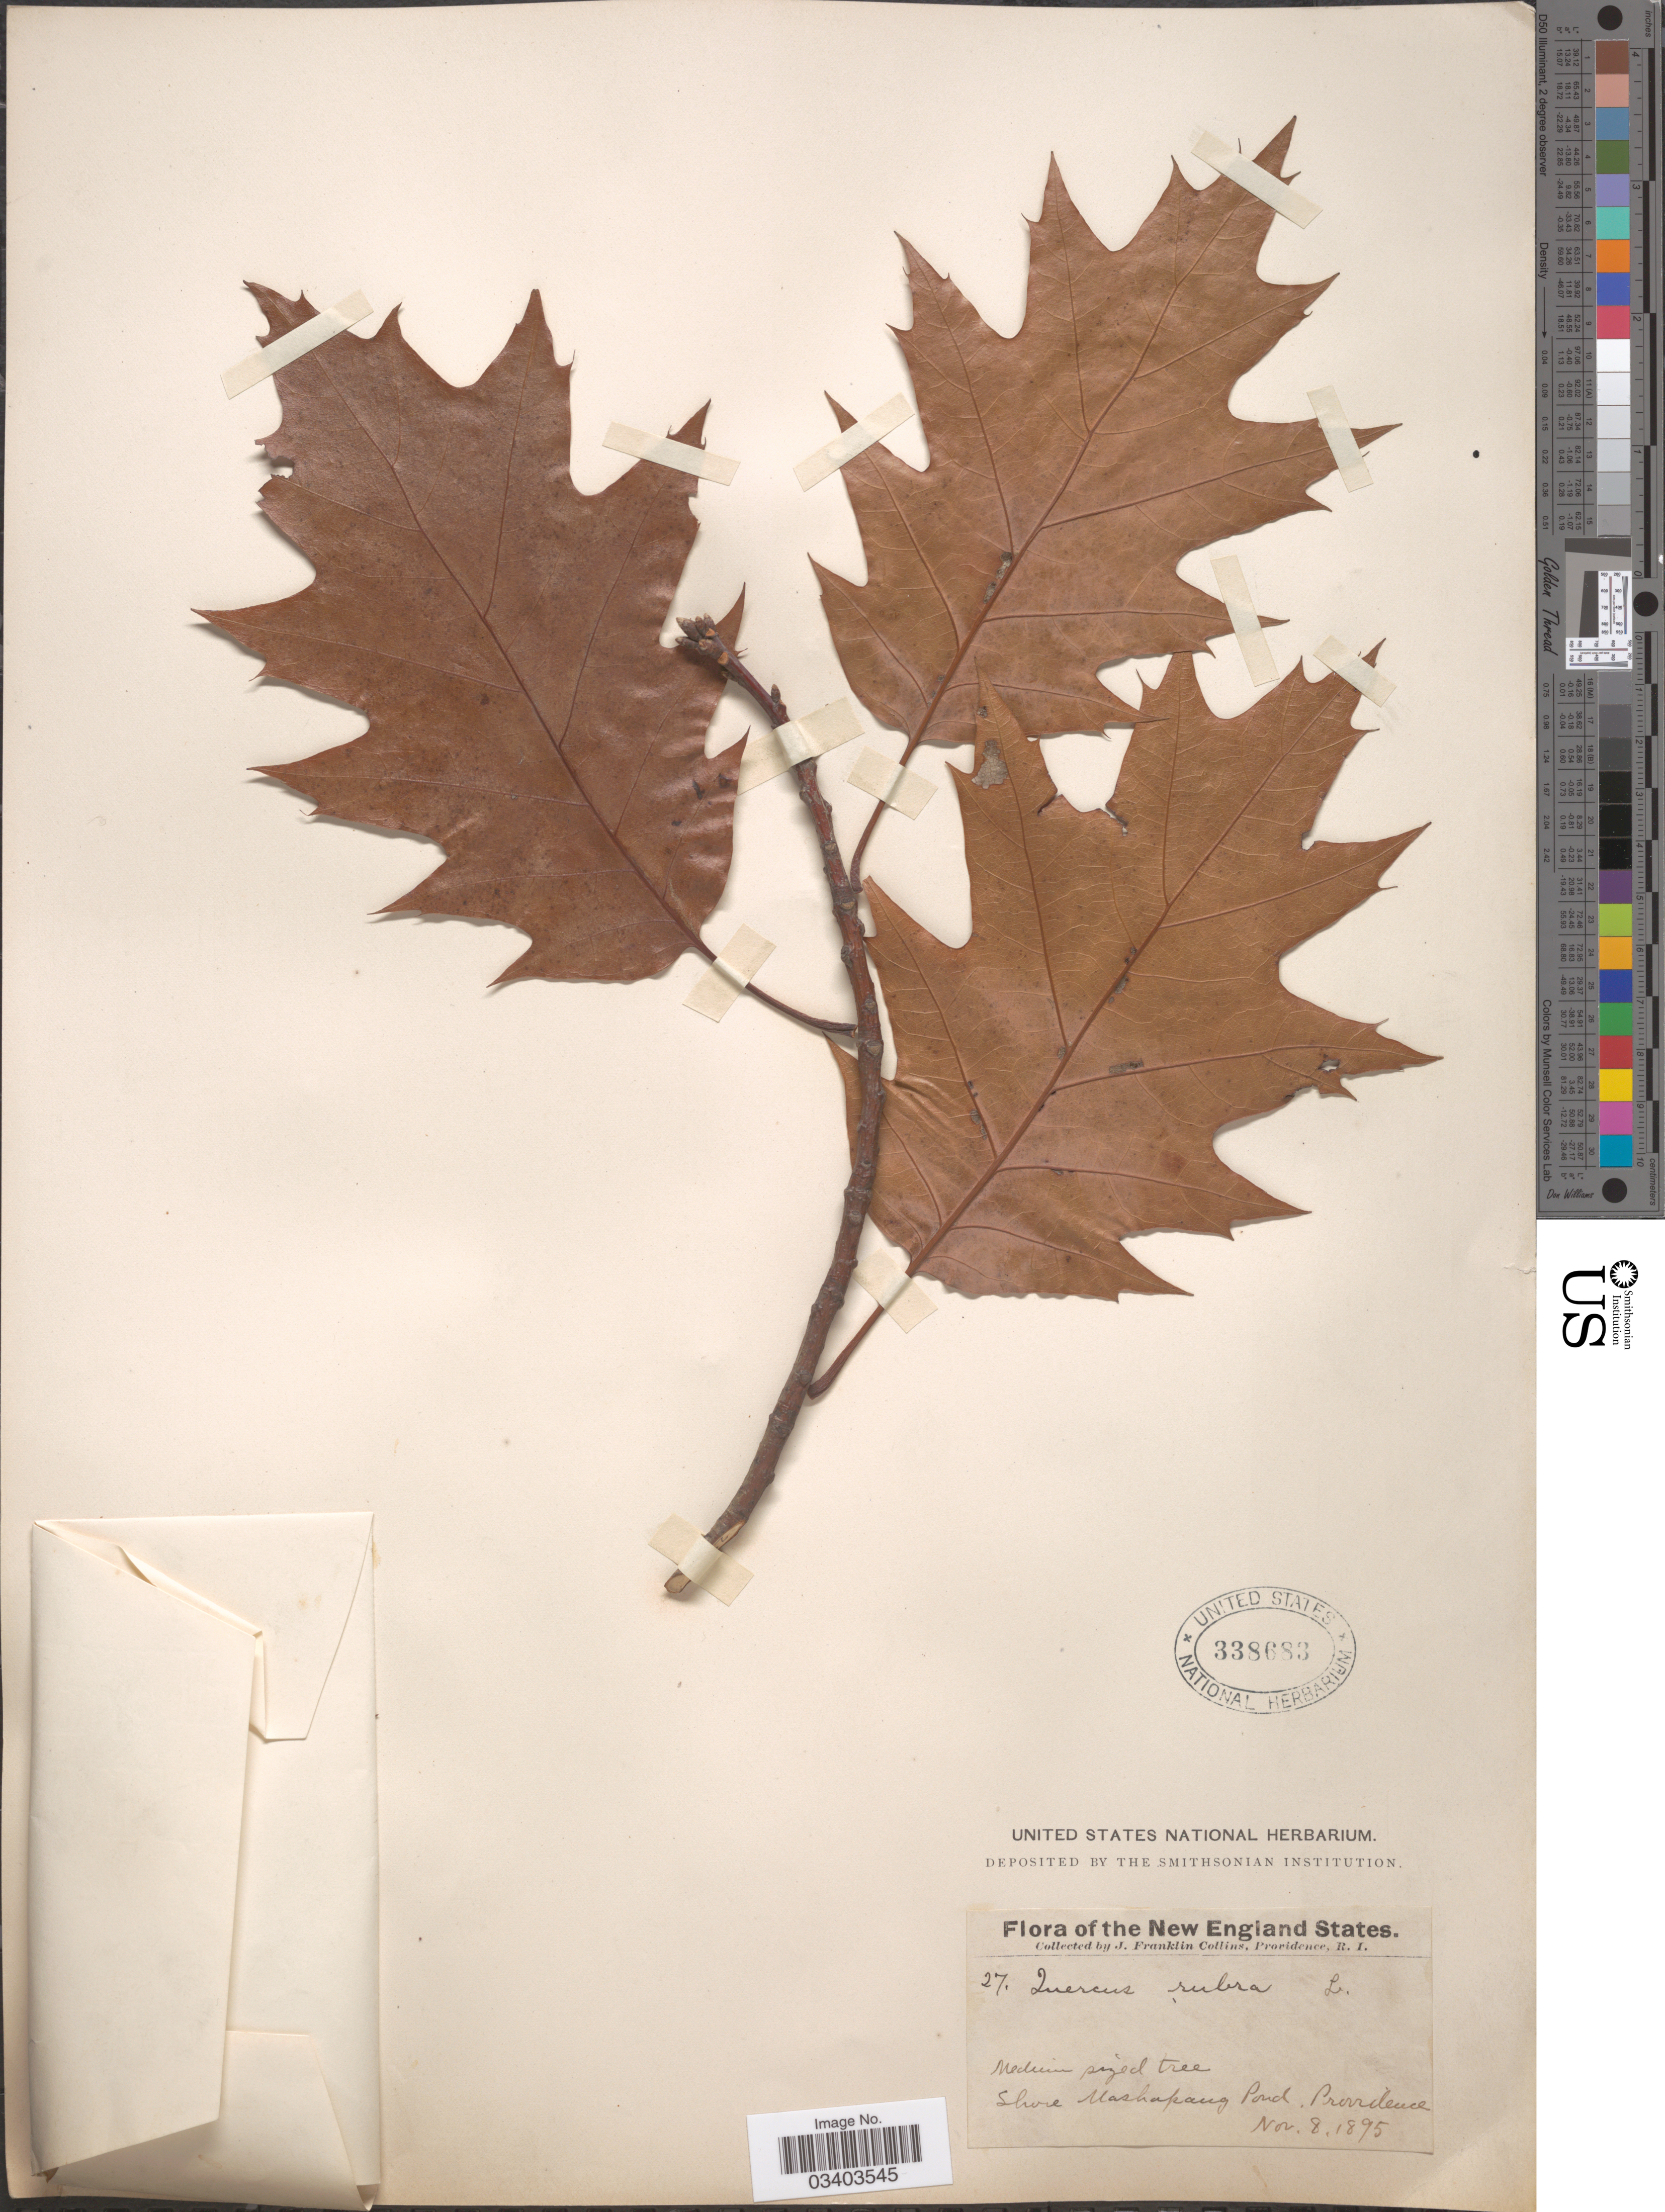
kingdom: Plantae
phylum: Tracheophyta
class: Magnoliopsida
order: Fagales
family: Fagaceae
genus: Quercus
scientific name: Quercus borealis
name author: F. Michx.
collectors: J. Collins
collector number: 27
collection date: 1895-11-08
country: United States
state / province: Rhode Island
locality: The New England States. Shore Mashapang Pond. Providence.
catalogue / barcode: US 338683